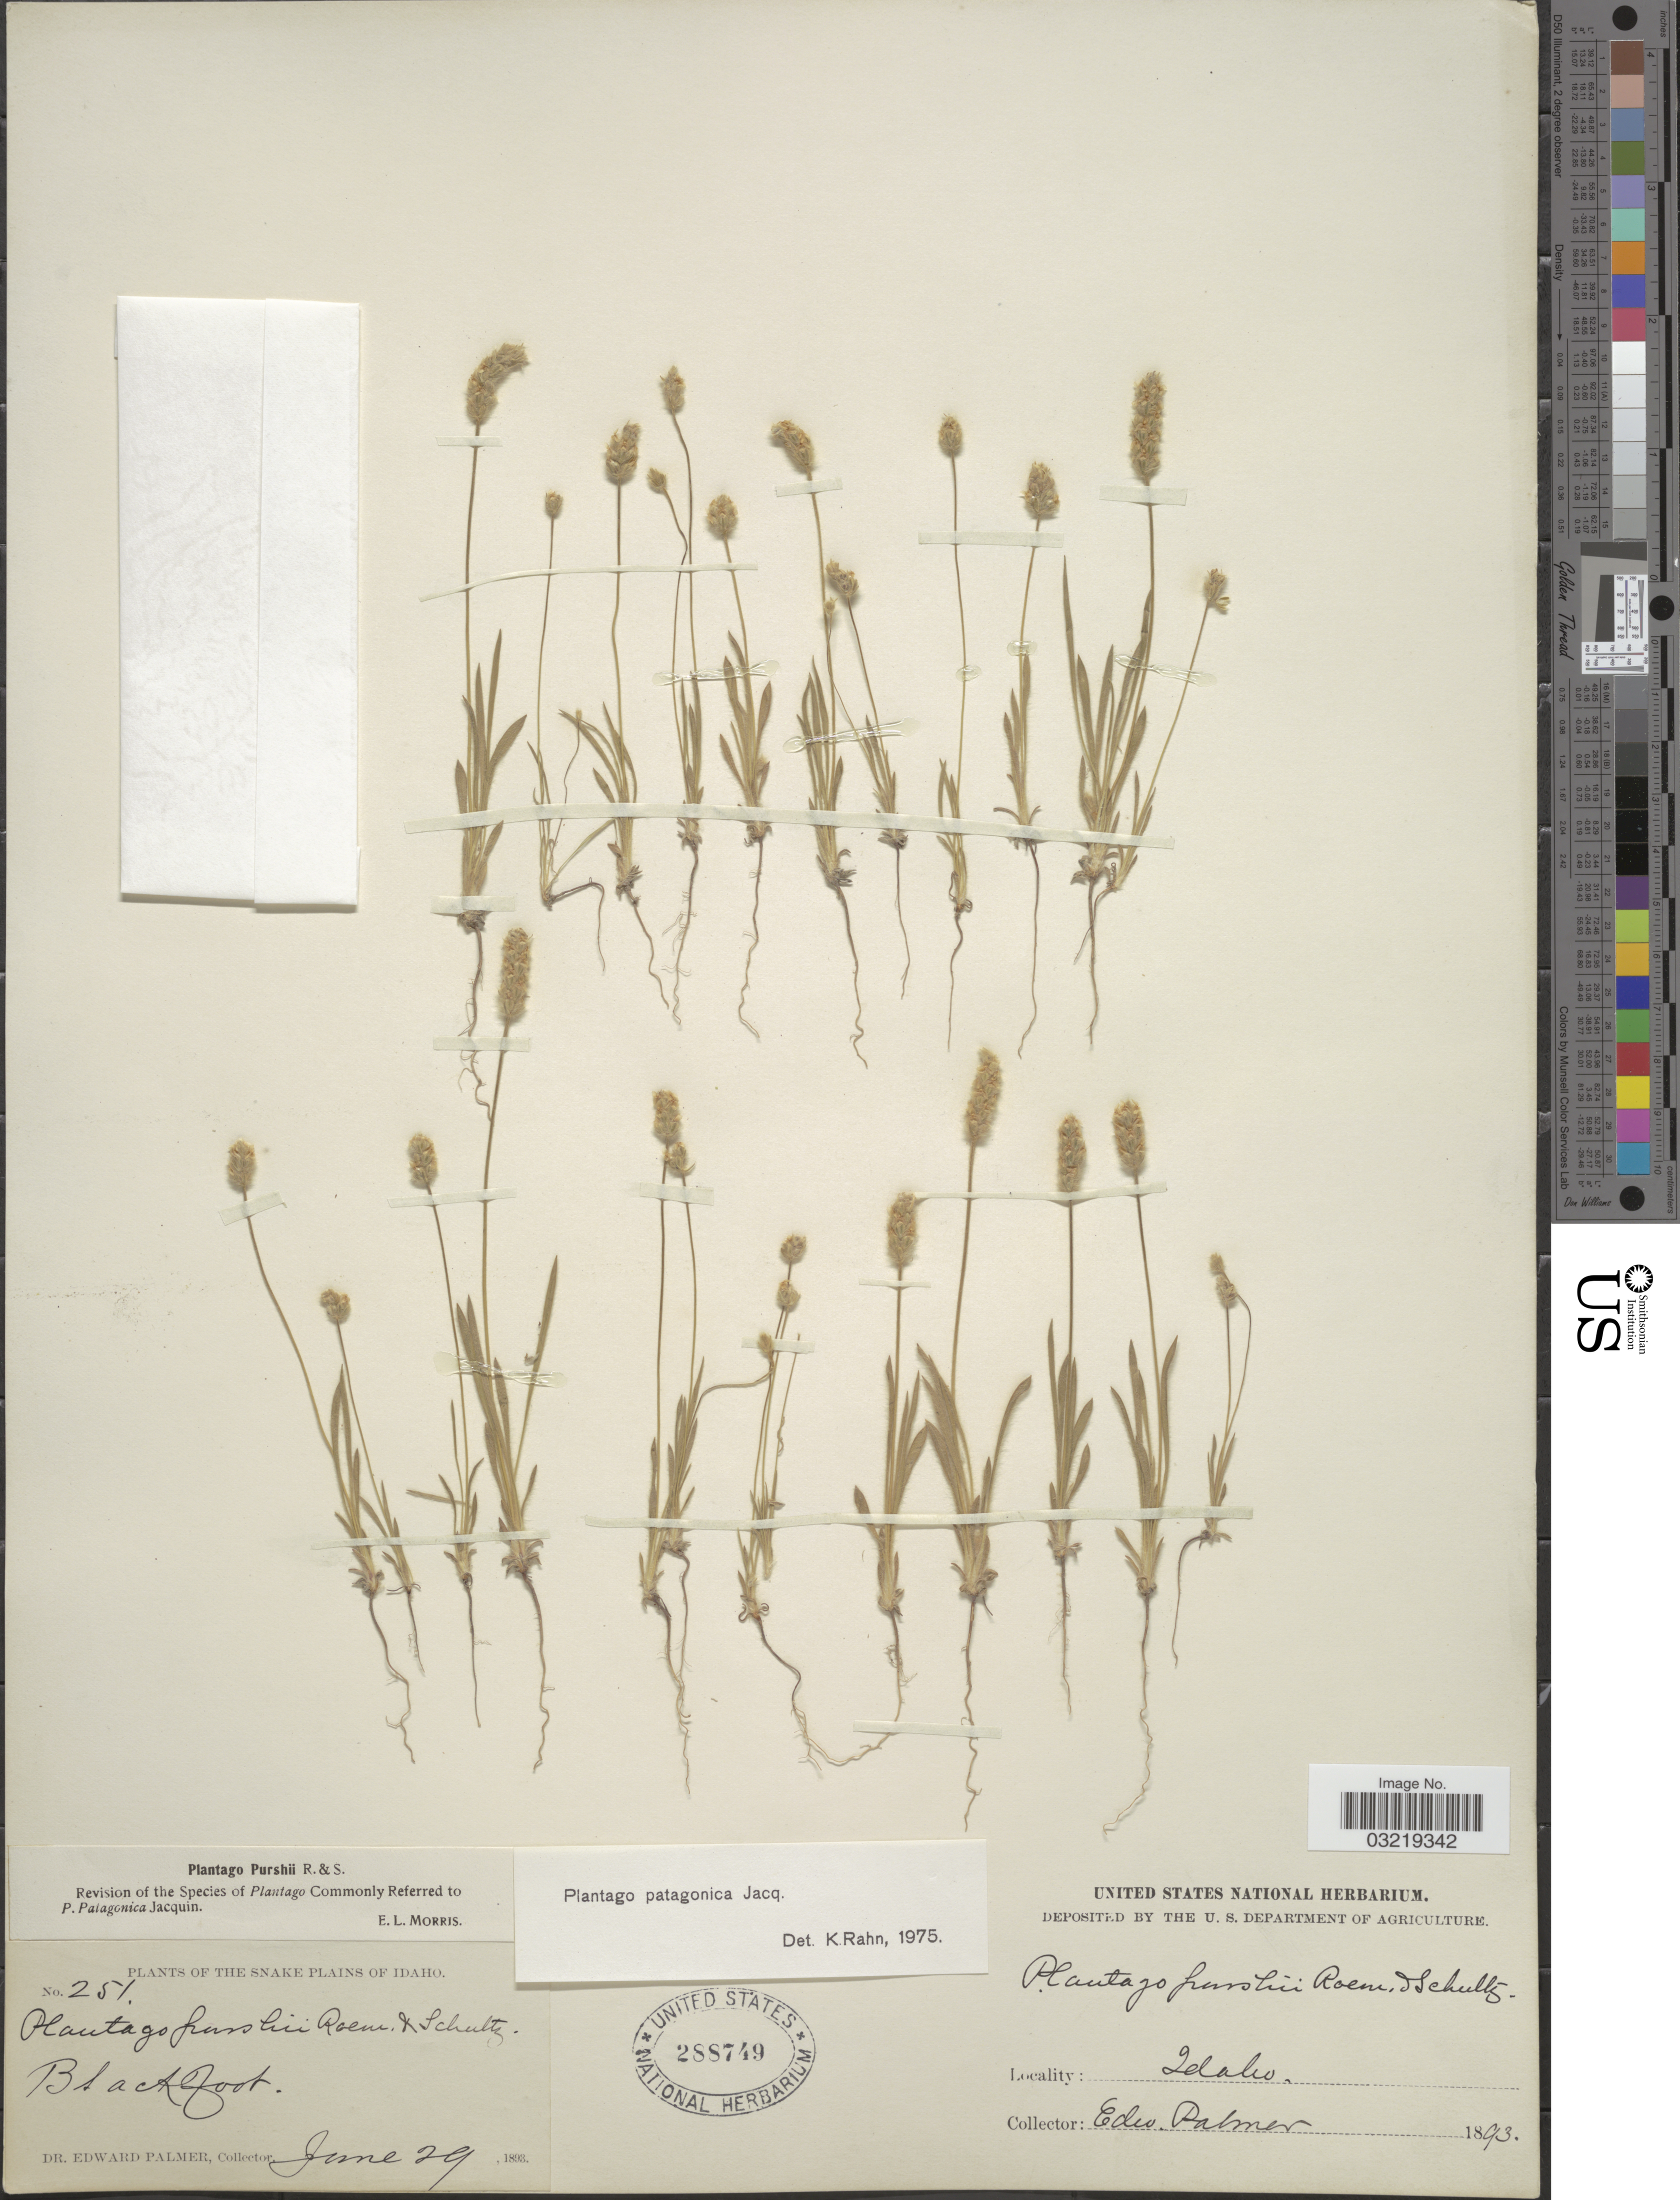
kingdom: Plantae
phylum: Tracheophyta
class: Magnoliopsida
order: Lamiales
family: Plantaginaceae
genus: Plantago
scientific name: Plantago patagonica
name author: Jacq.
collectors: E. Palmer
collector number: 251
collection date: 1893-06-29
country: United States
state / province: Idaho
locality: Snake Plains. Blackfoot.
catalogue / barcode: US 288749